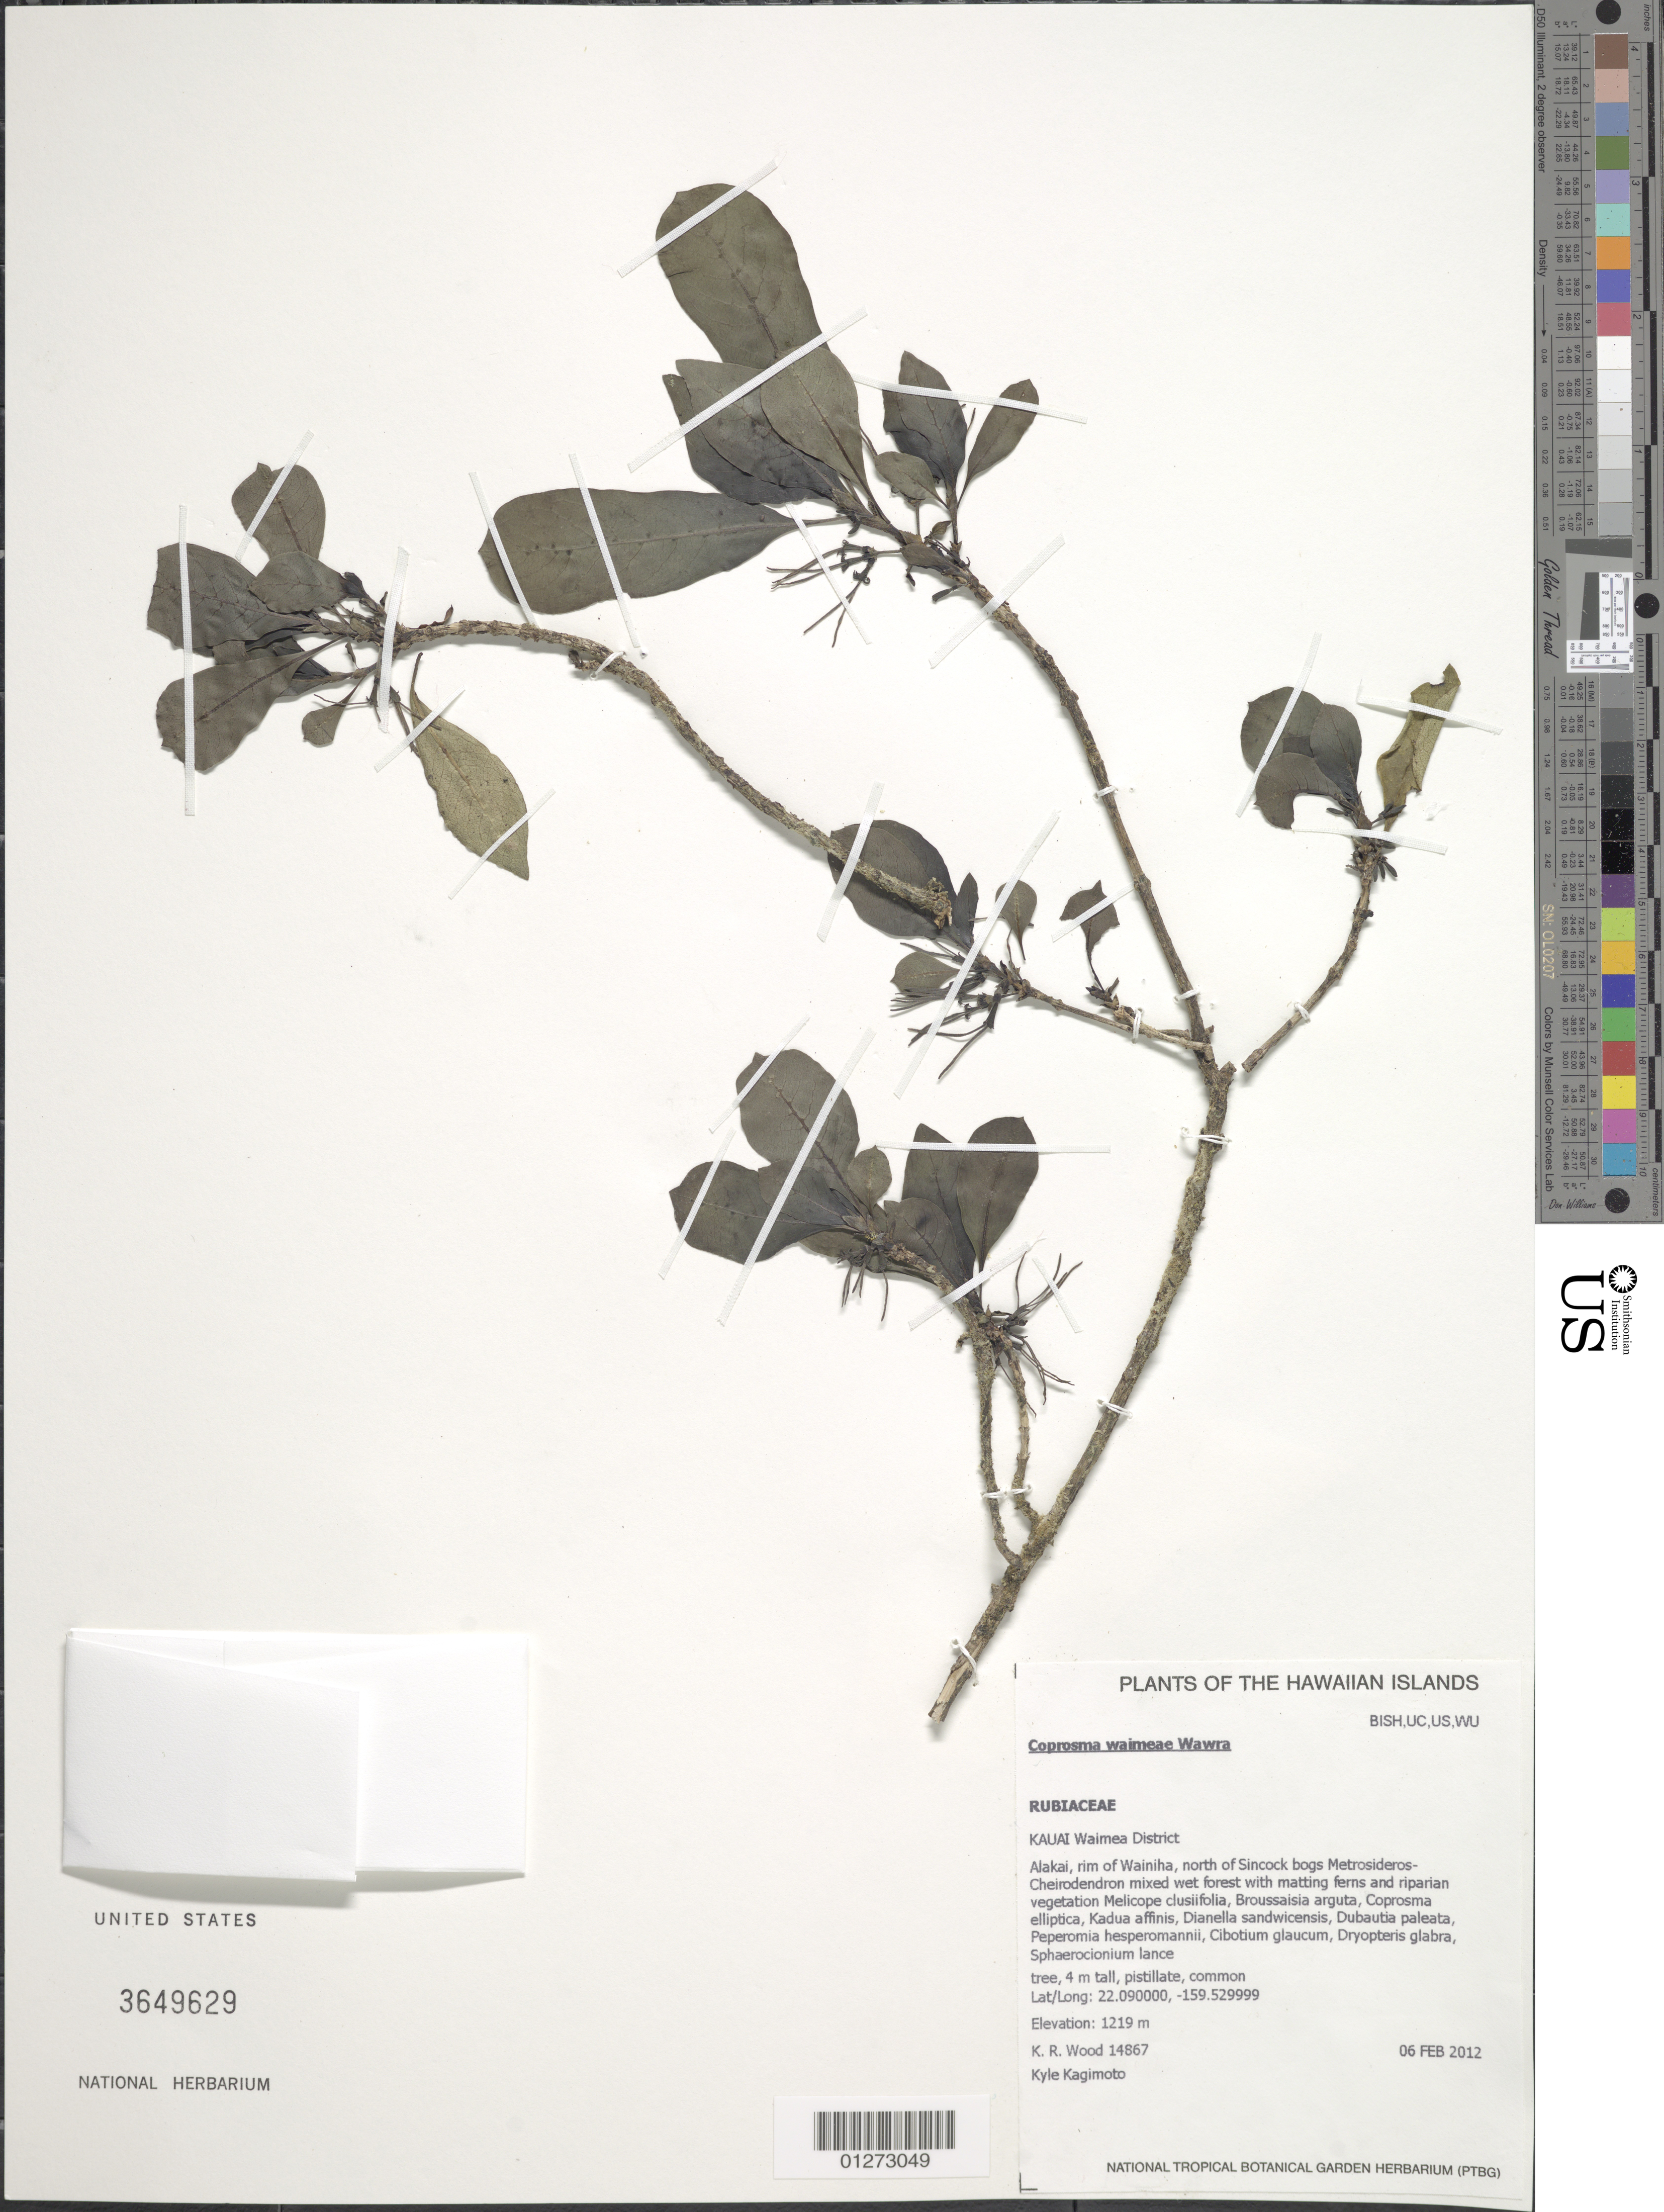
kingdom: Plantae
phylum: Tracheophyta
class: Magnoliopsida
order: Gentianales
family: Rubiaceae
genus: Coprosma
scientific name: Coprosma waimeae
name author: Wawra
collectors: K. R. Wood & K. Kagimoto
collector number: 14867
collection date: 2012-02-06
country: United States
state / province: Hawaii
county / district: Kauai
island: Kaua'i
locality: Alakai, rim of Wainiha, north of Sincock bogs.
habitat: Mixed wet forest with matting ferns and riparian vegetation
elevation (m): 1219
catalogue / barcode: US 3649629